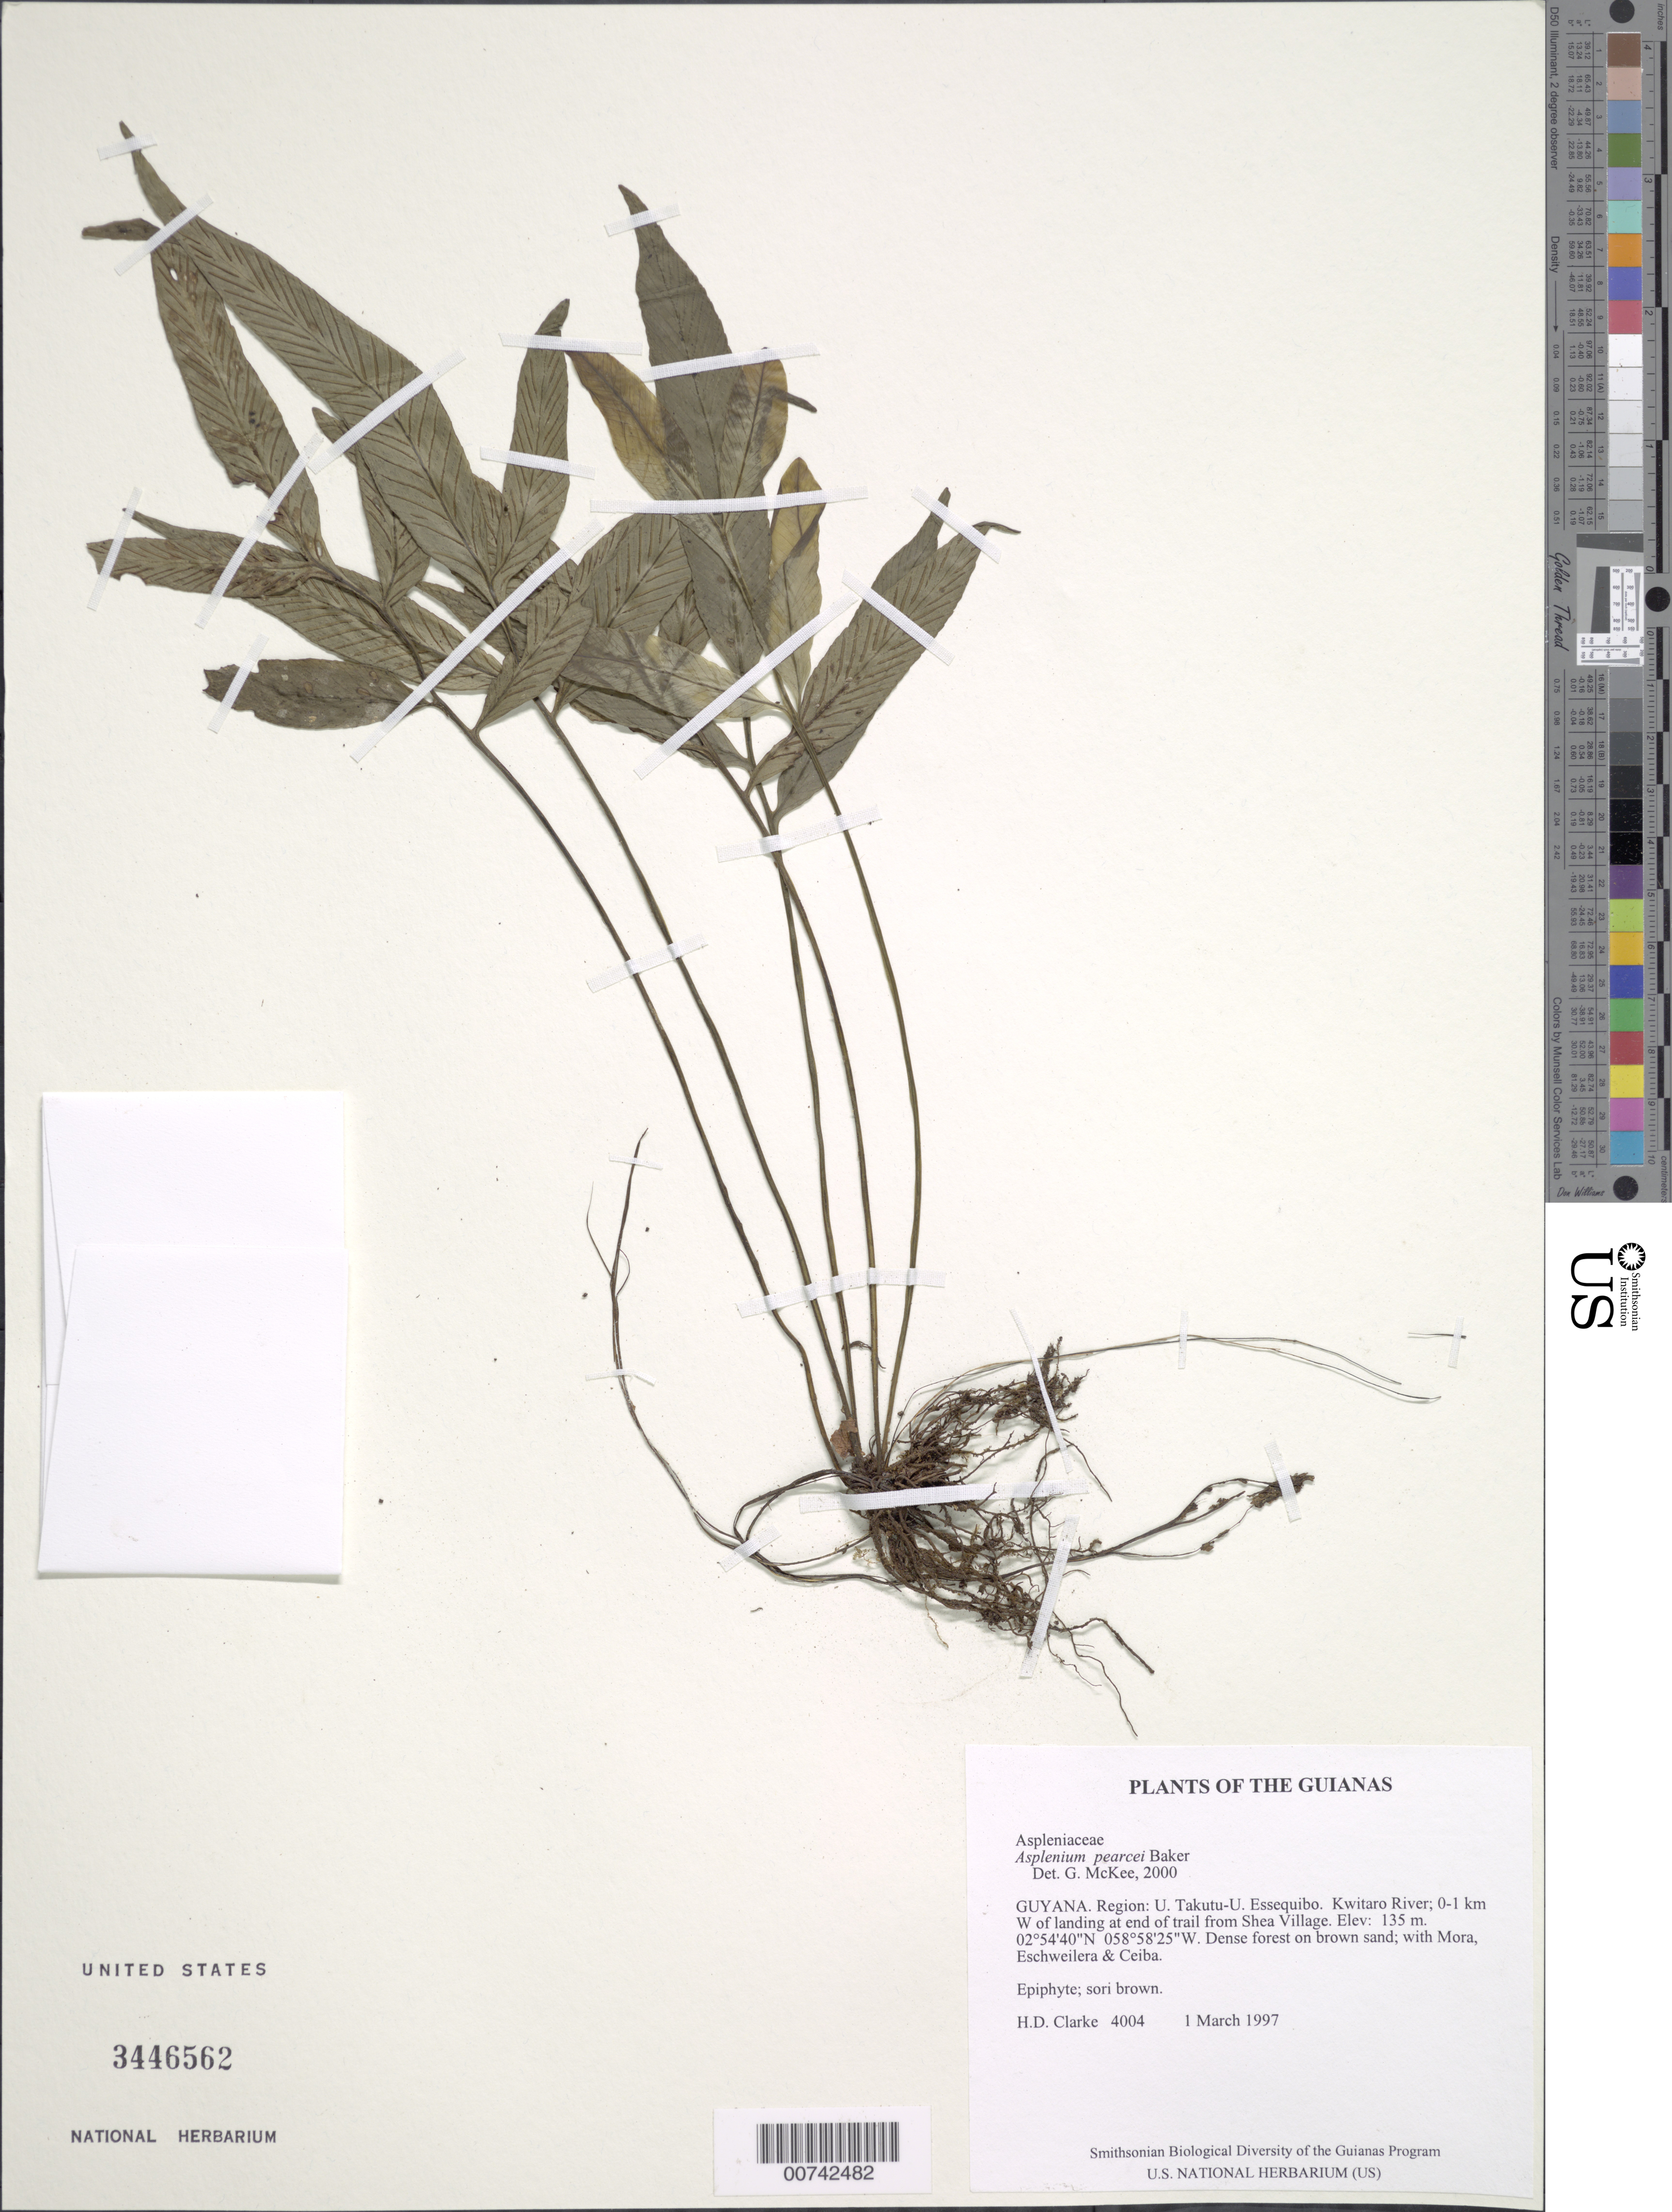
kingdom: Plantae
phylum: Tracheophyta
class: Polypodiopsida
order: Polypodiales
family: Aspleniaceae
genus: Asplenium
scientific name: Asplenium pearcei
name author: Baker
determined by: McKee, G. S., (US), NMNH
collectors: H. D. Clarke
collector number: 4004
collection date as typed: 1 March 1997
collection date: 1997-03-01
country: Guyana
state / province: U. Takutu-U. Essequibo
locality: Kwitaro River; 0-1 km W of landing at end of trail from Shea Village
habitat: Dense forest on brown sand; with Mora, Eschweilera & Ceiba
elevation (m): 135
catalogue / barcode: US 3446562